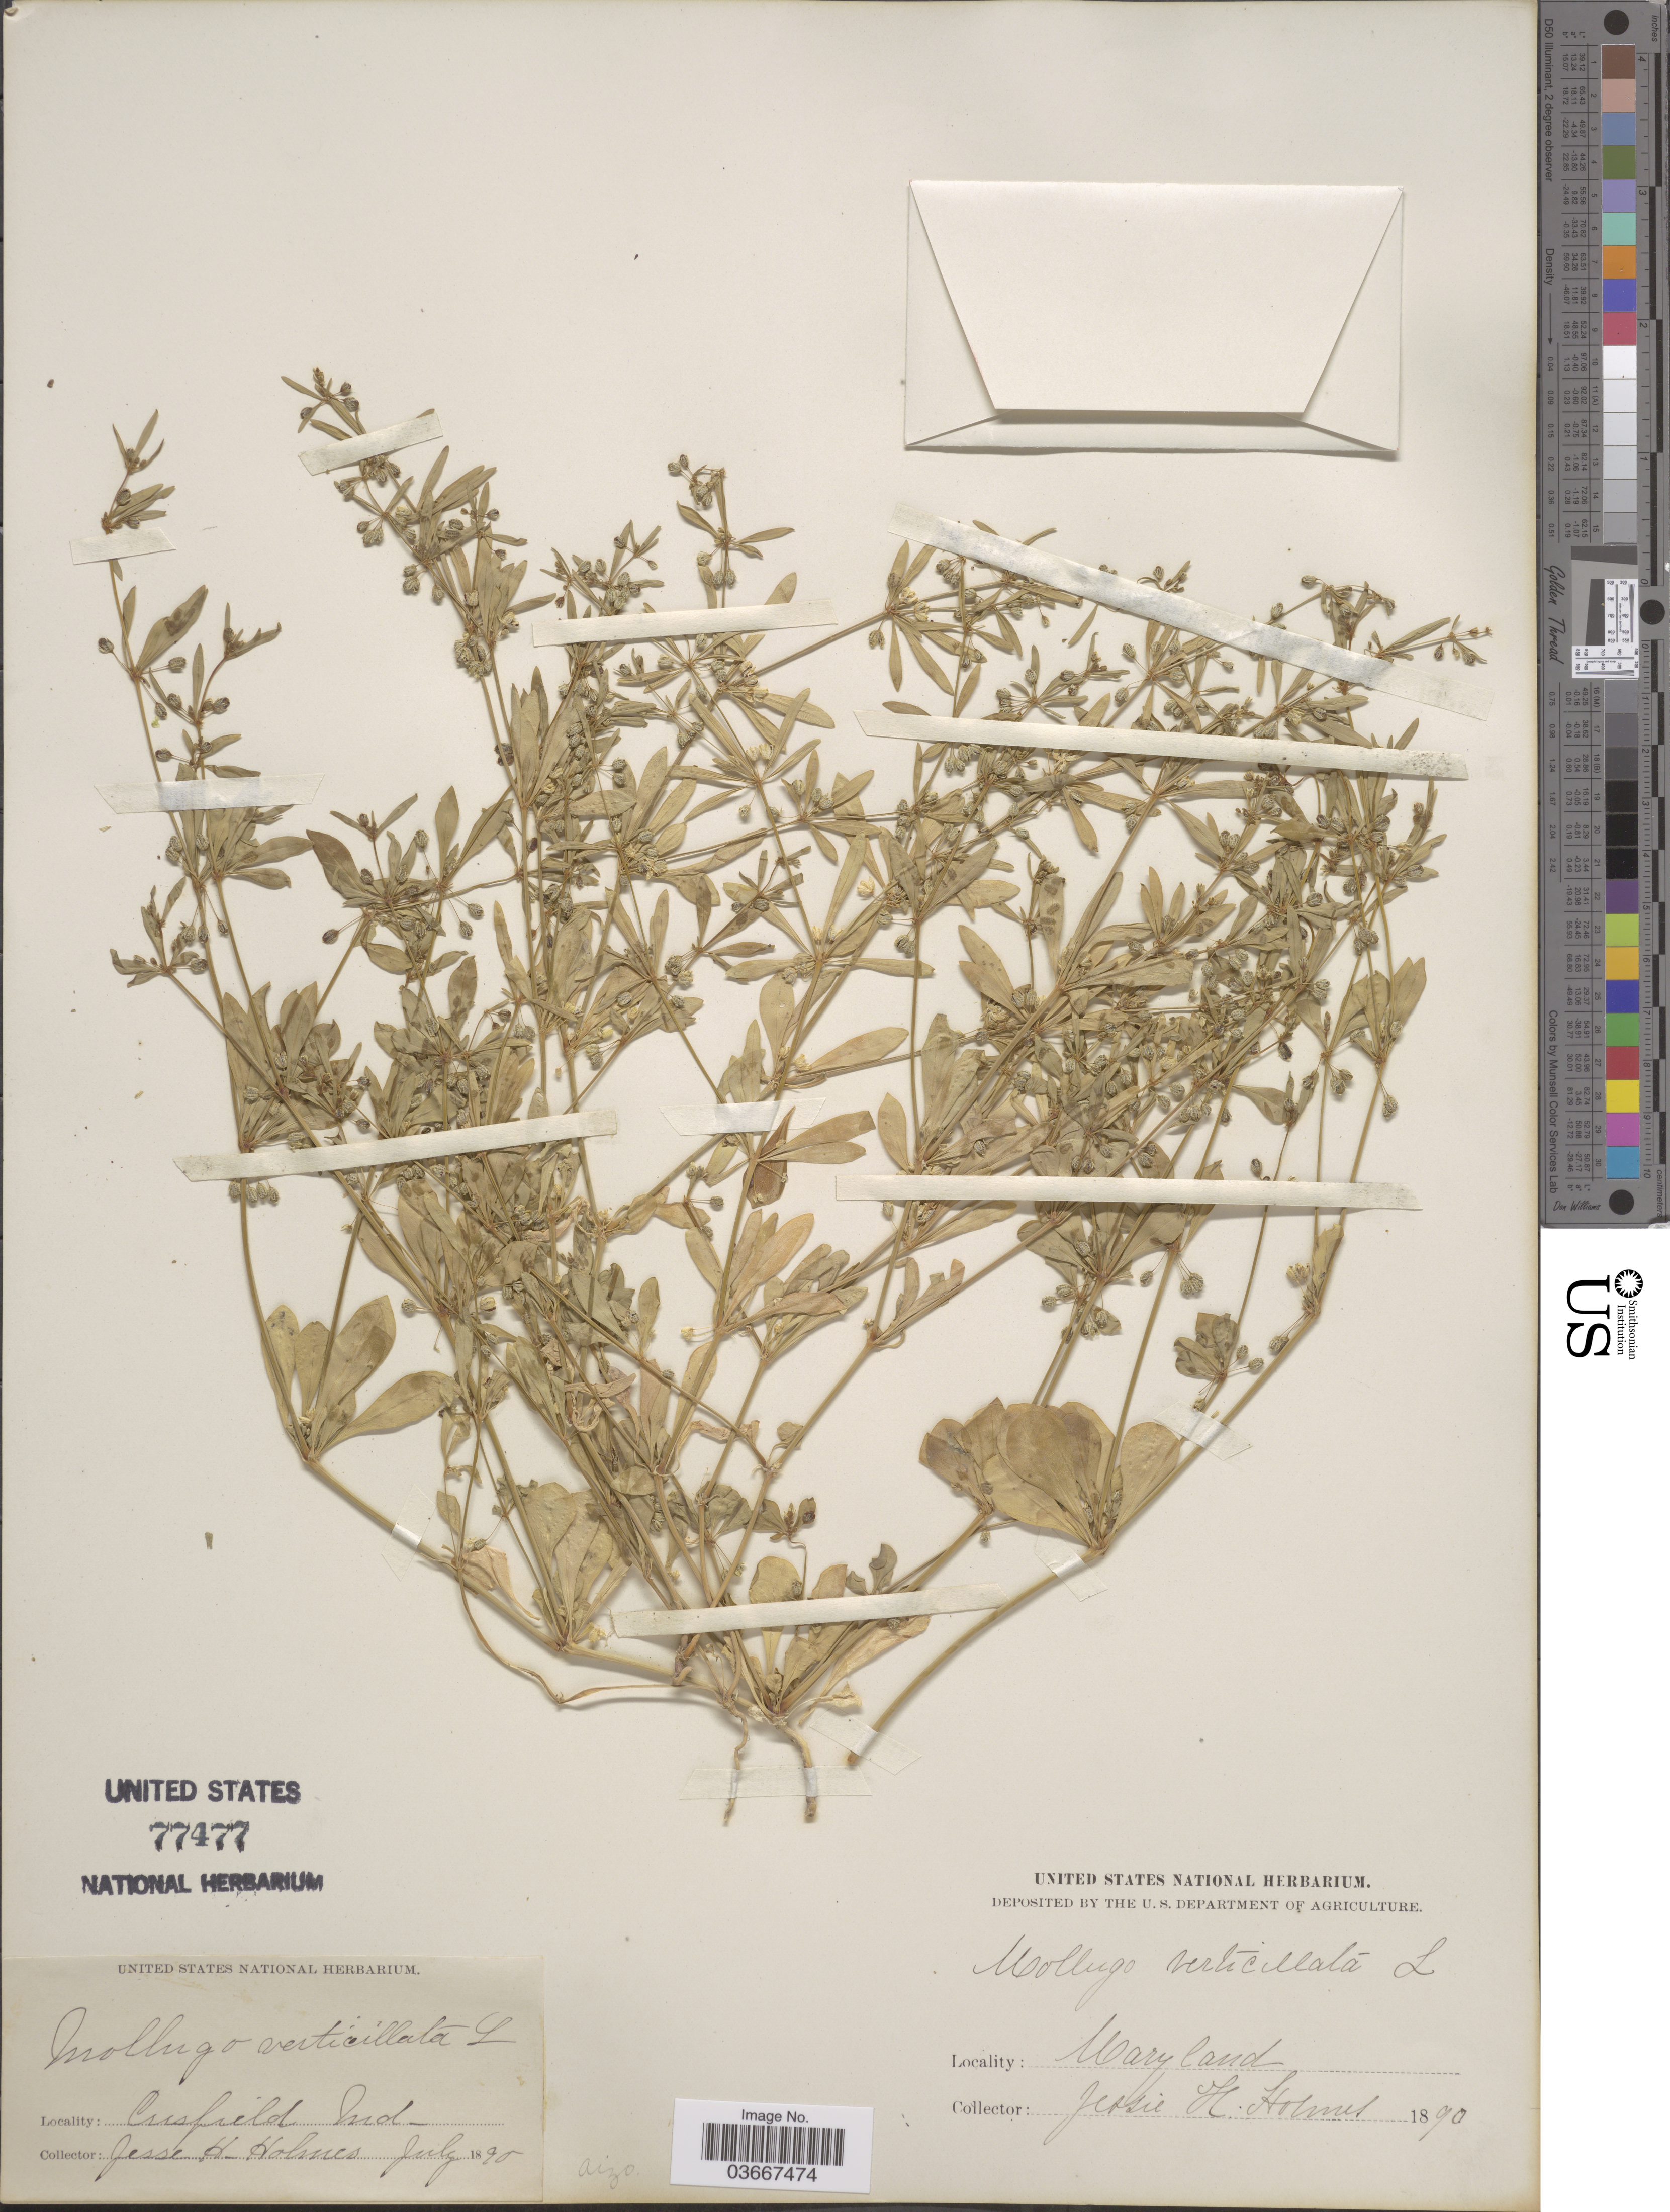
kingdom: Plantae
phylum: Tracheophyta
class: Magnoliopsida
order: Caryophyllales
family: Molluginaceae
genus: Mollugo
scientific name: Mollugo verticillata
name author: L.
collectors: J. Holmes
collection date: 1890-07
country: United States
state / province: Maryland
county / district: Somerset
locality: Cusfield, Ind. Maryland.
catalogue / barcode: US 77477